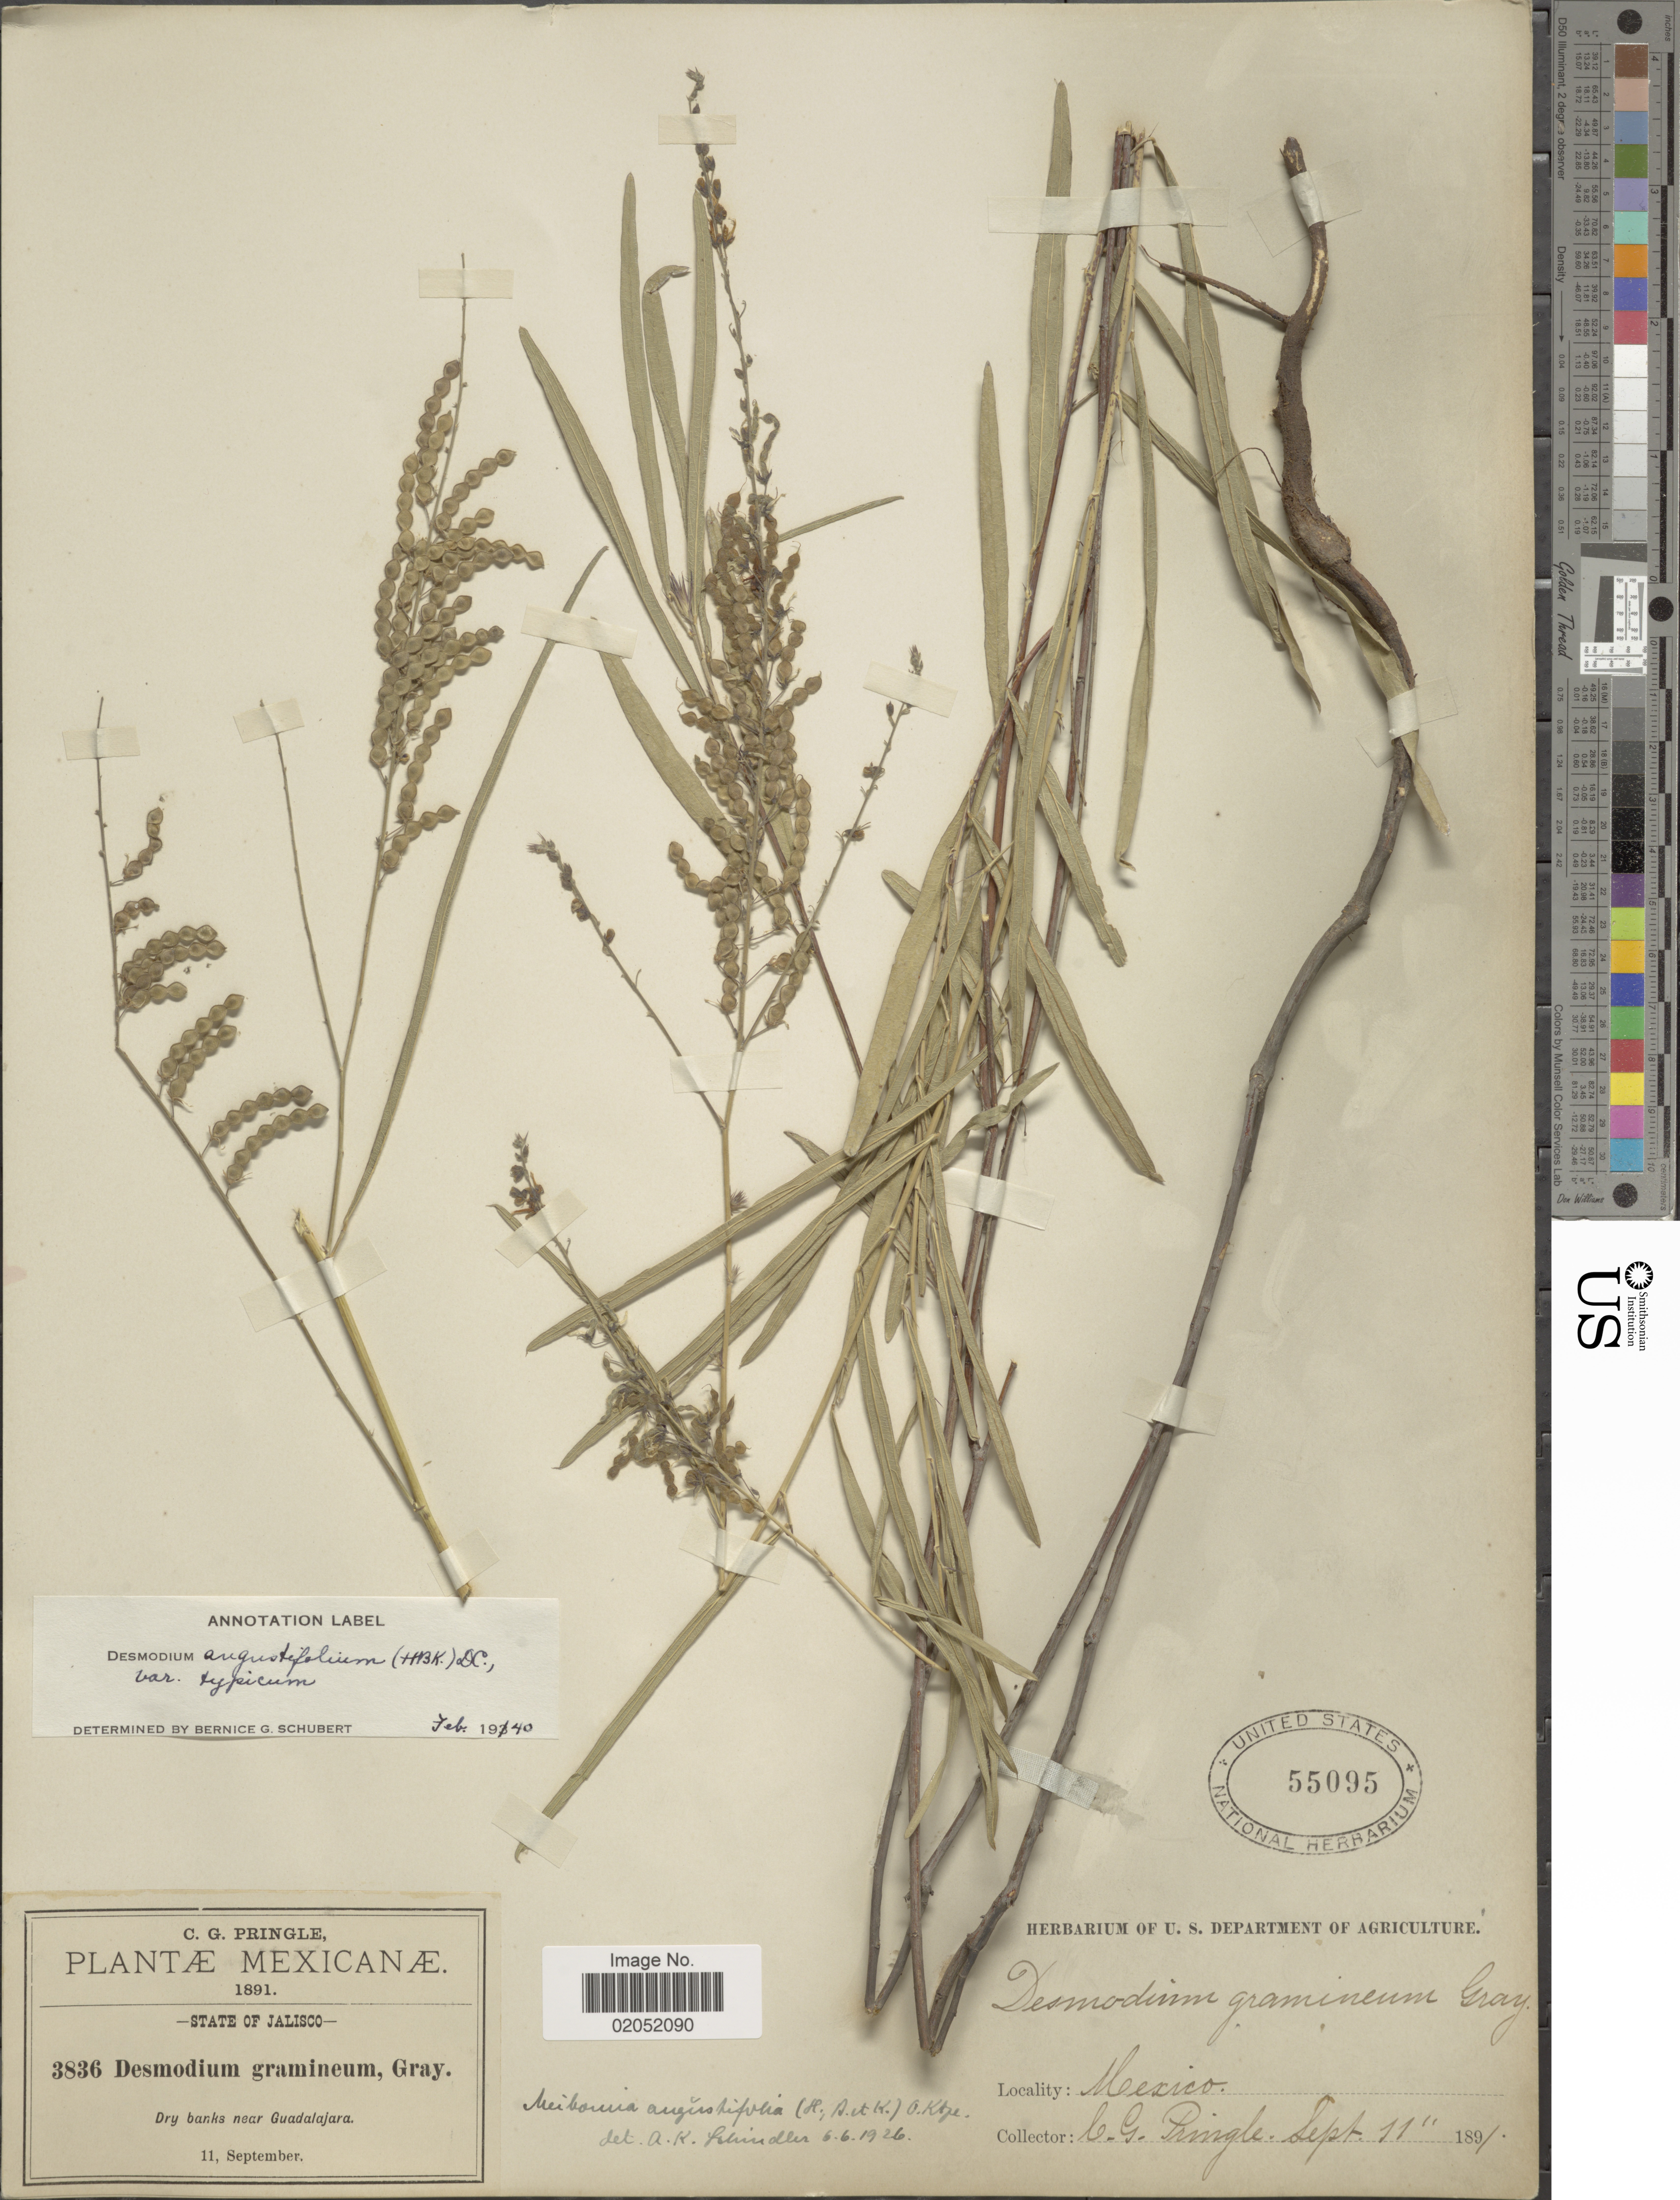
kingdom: Plantae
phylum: Tracheophyta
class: Magnoliopsida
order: Fabales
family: Fabaceae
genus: Desmodium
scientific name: Desmodium angustifolium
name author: (Kunth) DC.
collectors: C. G. Pringle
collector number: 3836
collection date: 1891-09-11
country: Mexico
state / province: Jalisco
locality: near Guadalajara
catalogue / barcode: US 55095